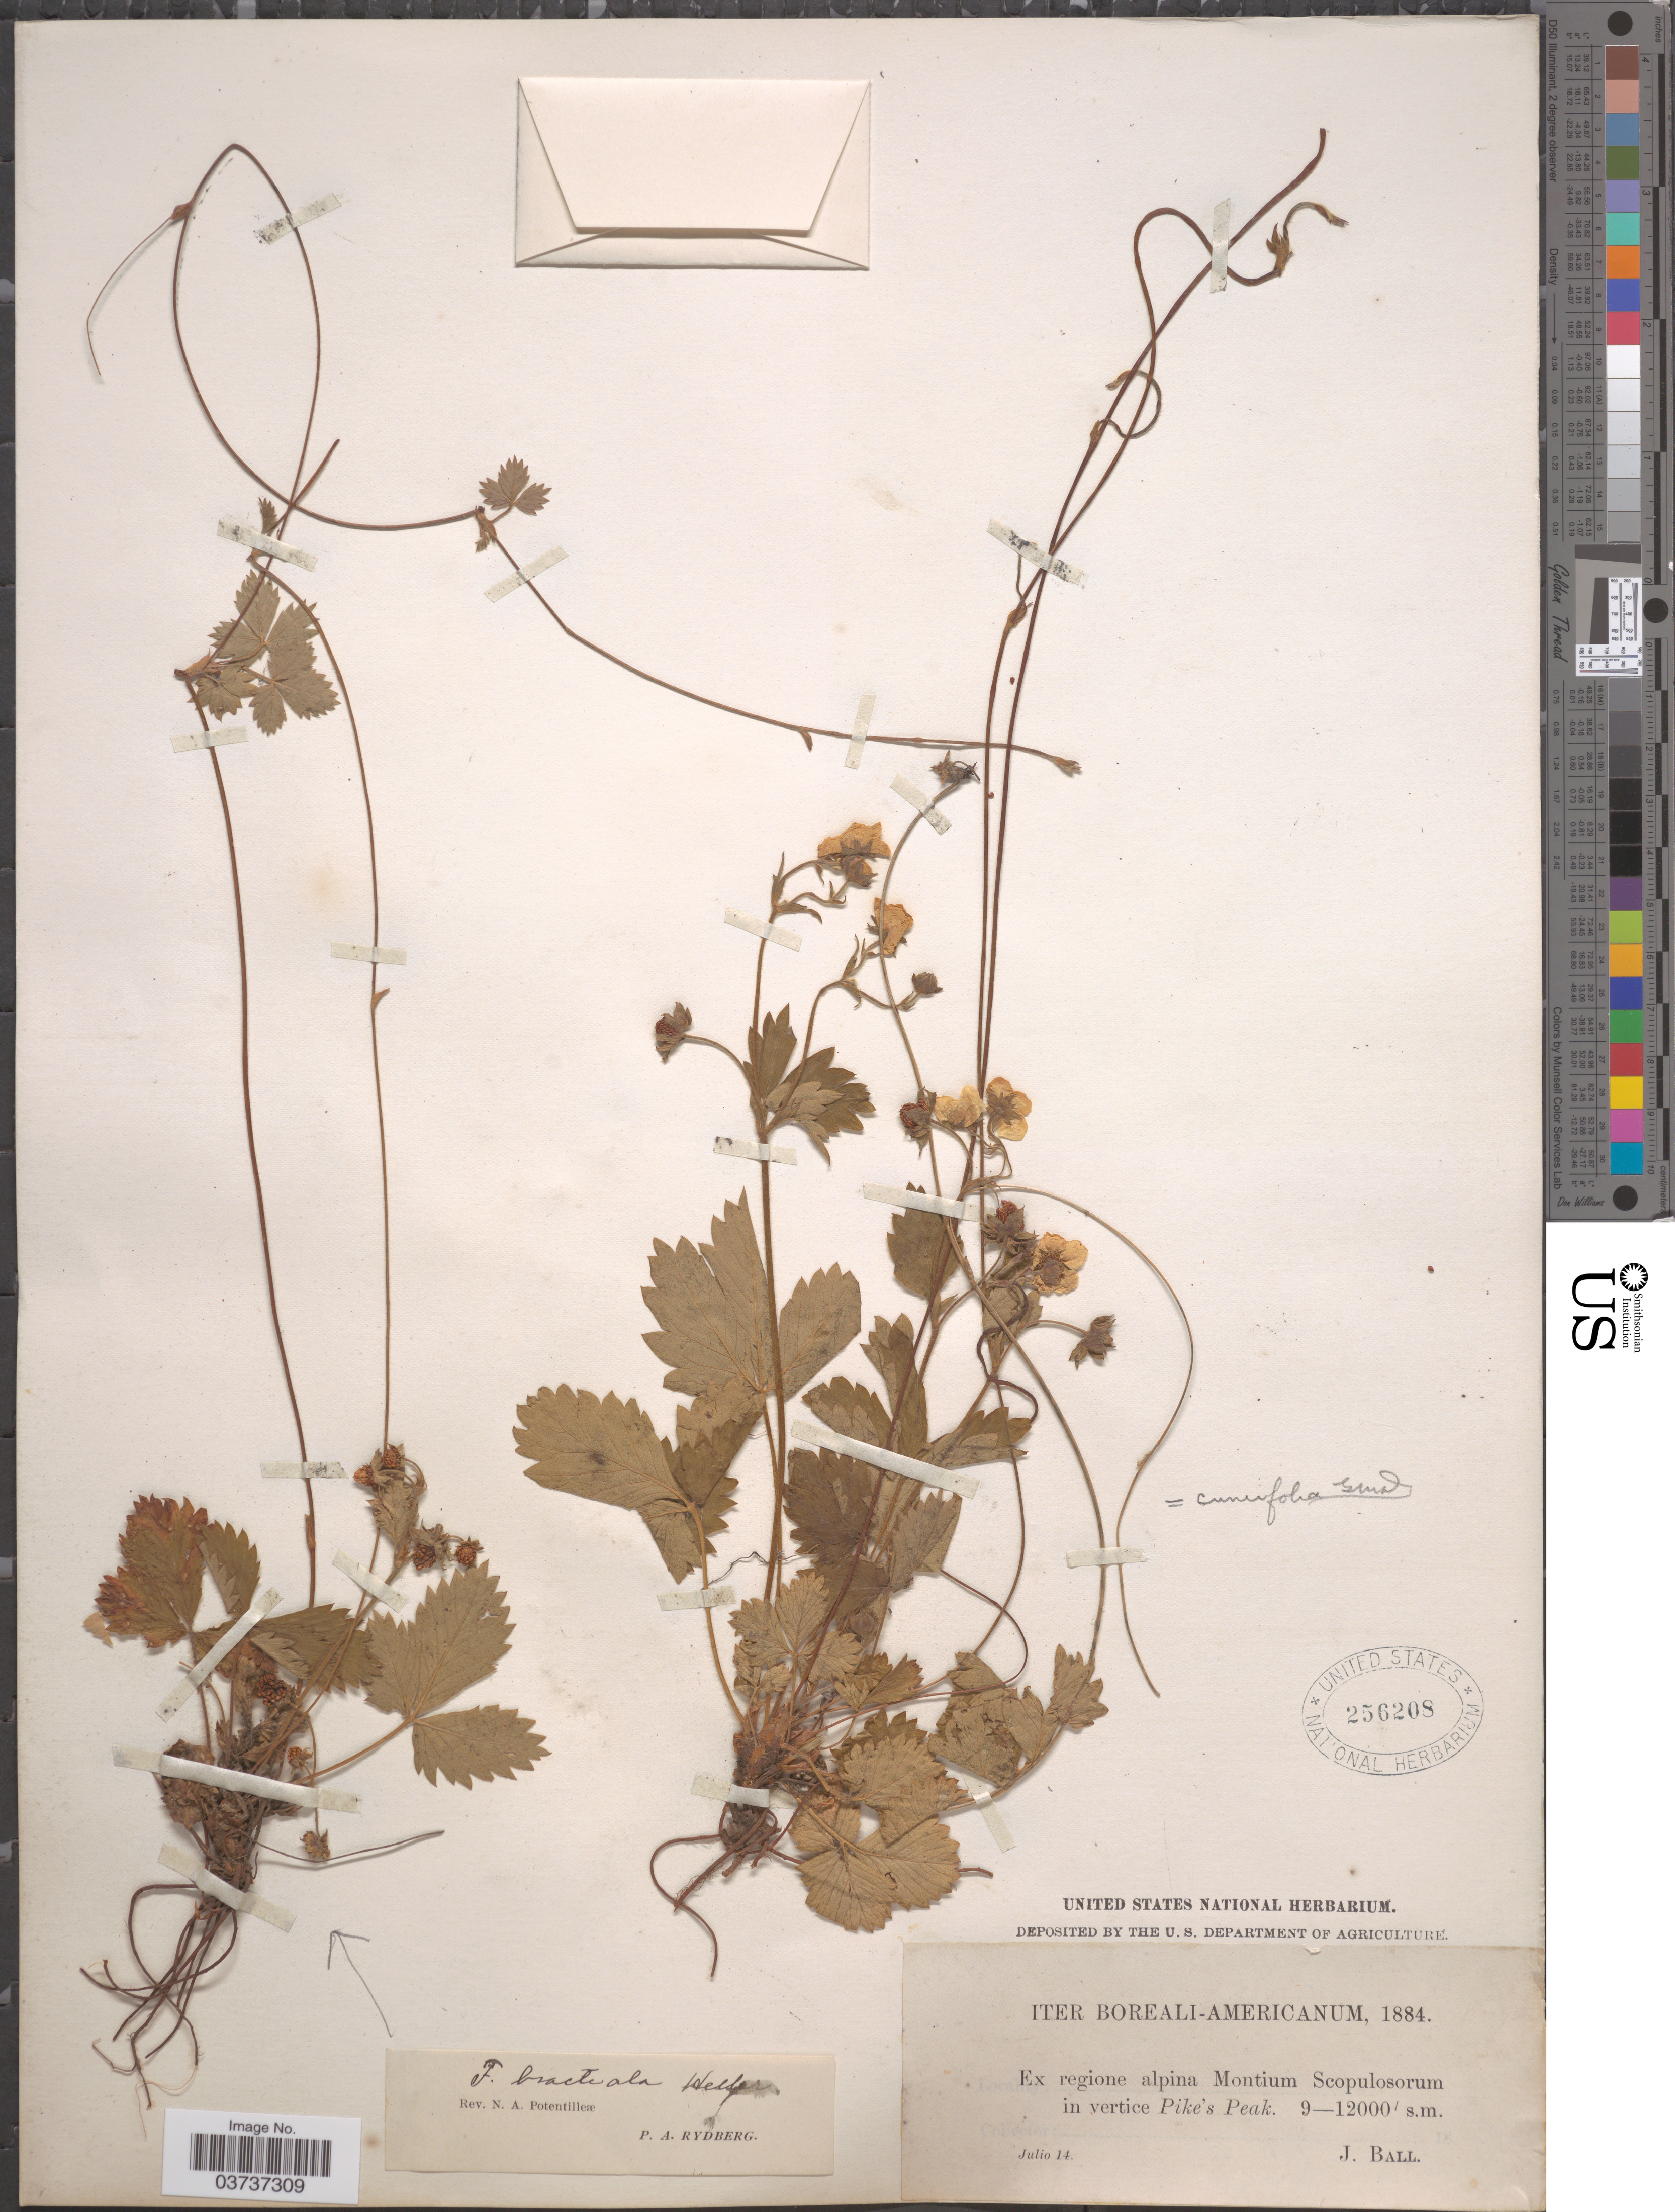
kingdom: Plantae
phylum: Tracheophyta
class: Magnoliopsida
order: Rosales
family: Rosaceae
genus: Fragaria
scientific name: Fragaria vesca subsp. bracteata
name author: L.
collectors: J. Ball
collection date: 1884-07-14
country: United States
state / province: Colorado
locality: Iter Boreali-Americanum. Ex regione alpina Montium Scopulosorum in vertice Pike's Peak.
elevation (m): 2743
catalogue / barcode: US 256208